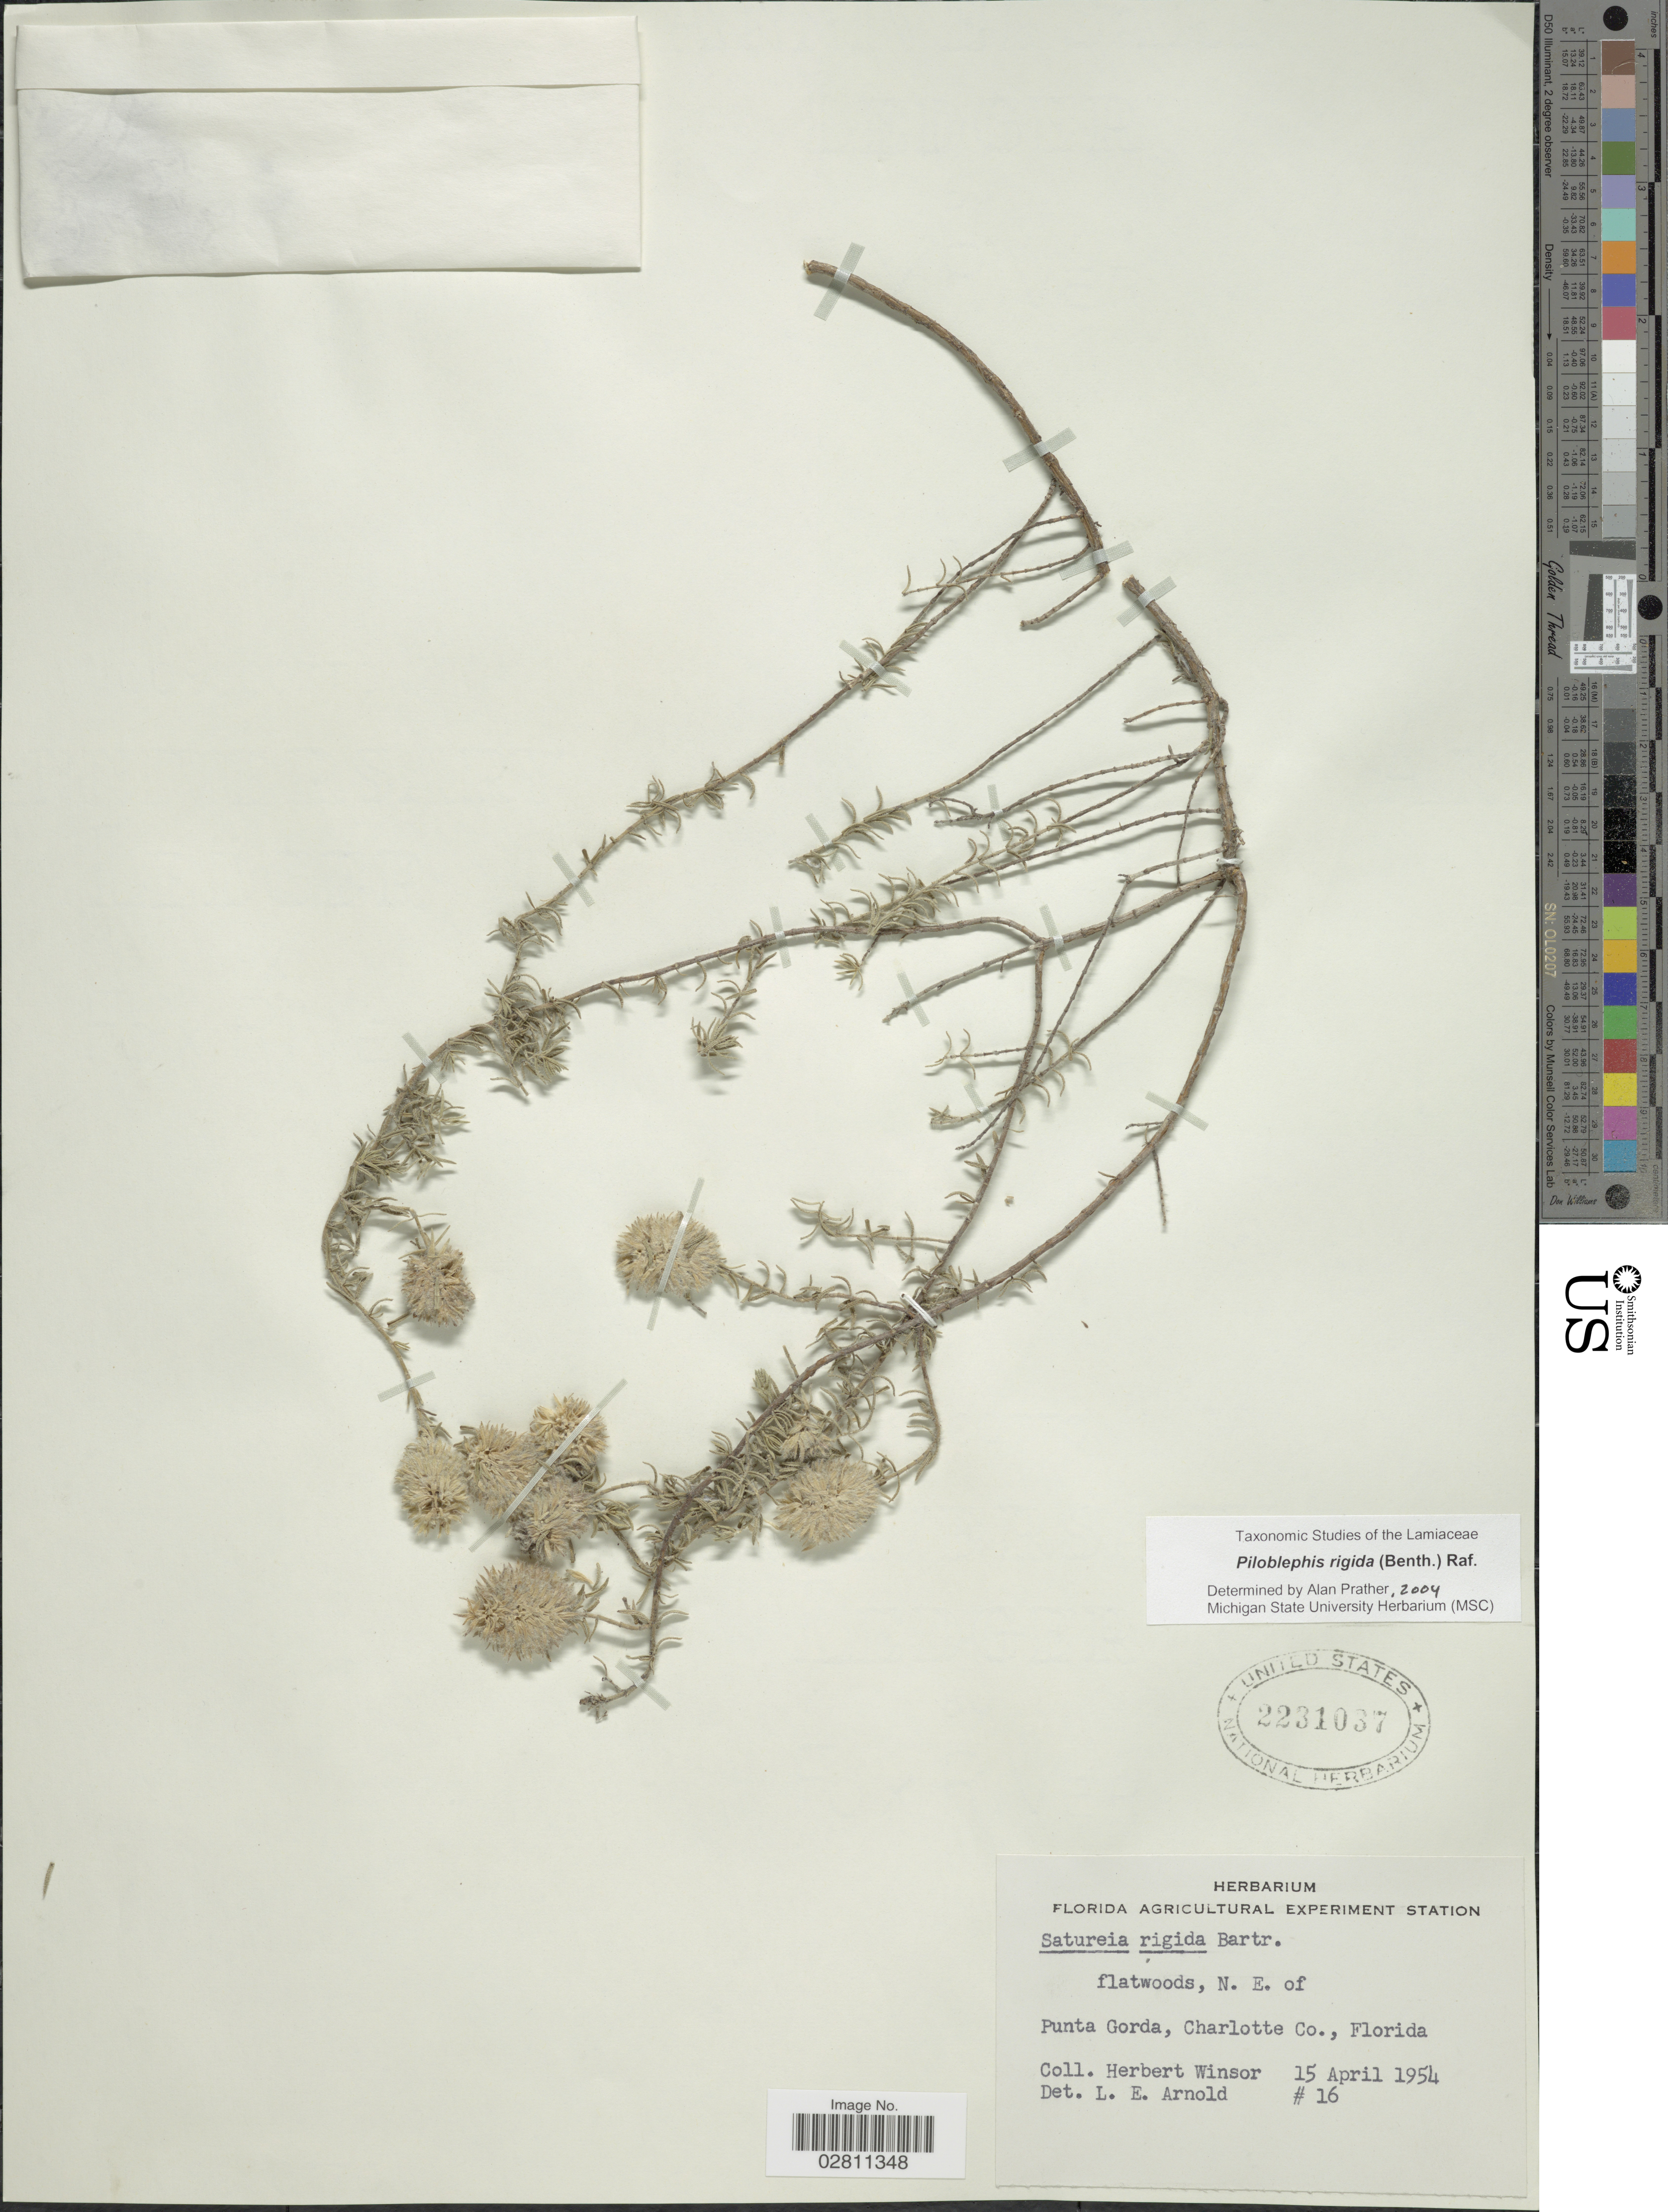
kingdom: Plantae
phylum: Tracheophyta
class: Magnoliopsida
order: Lamiales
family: Lamiaceae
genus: Piloblephis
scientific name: Piloblephis rigida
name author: (Bartram ex Benth.) Raf.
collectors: H. Winsor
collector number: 16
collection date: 1954-04-15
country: United States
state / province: Florida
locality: N.E. of Punta Gorda, Charlotte Co.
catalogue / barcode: US 2231037